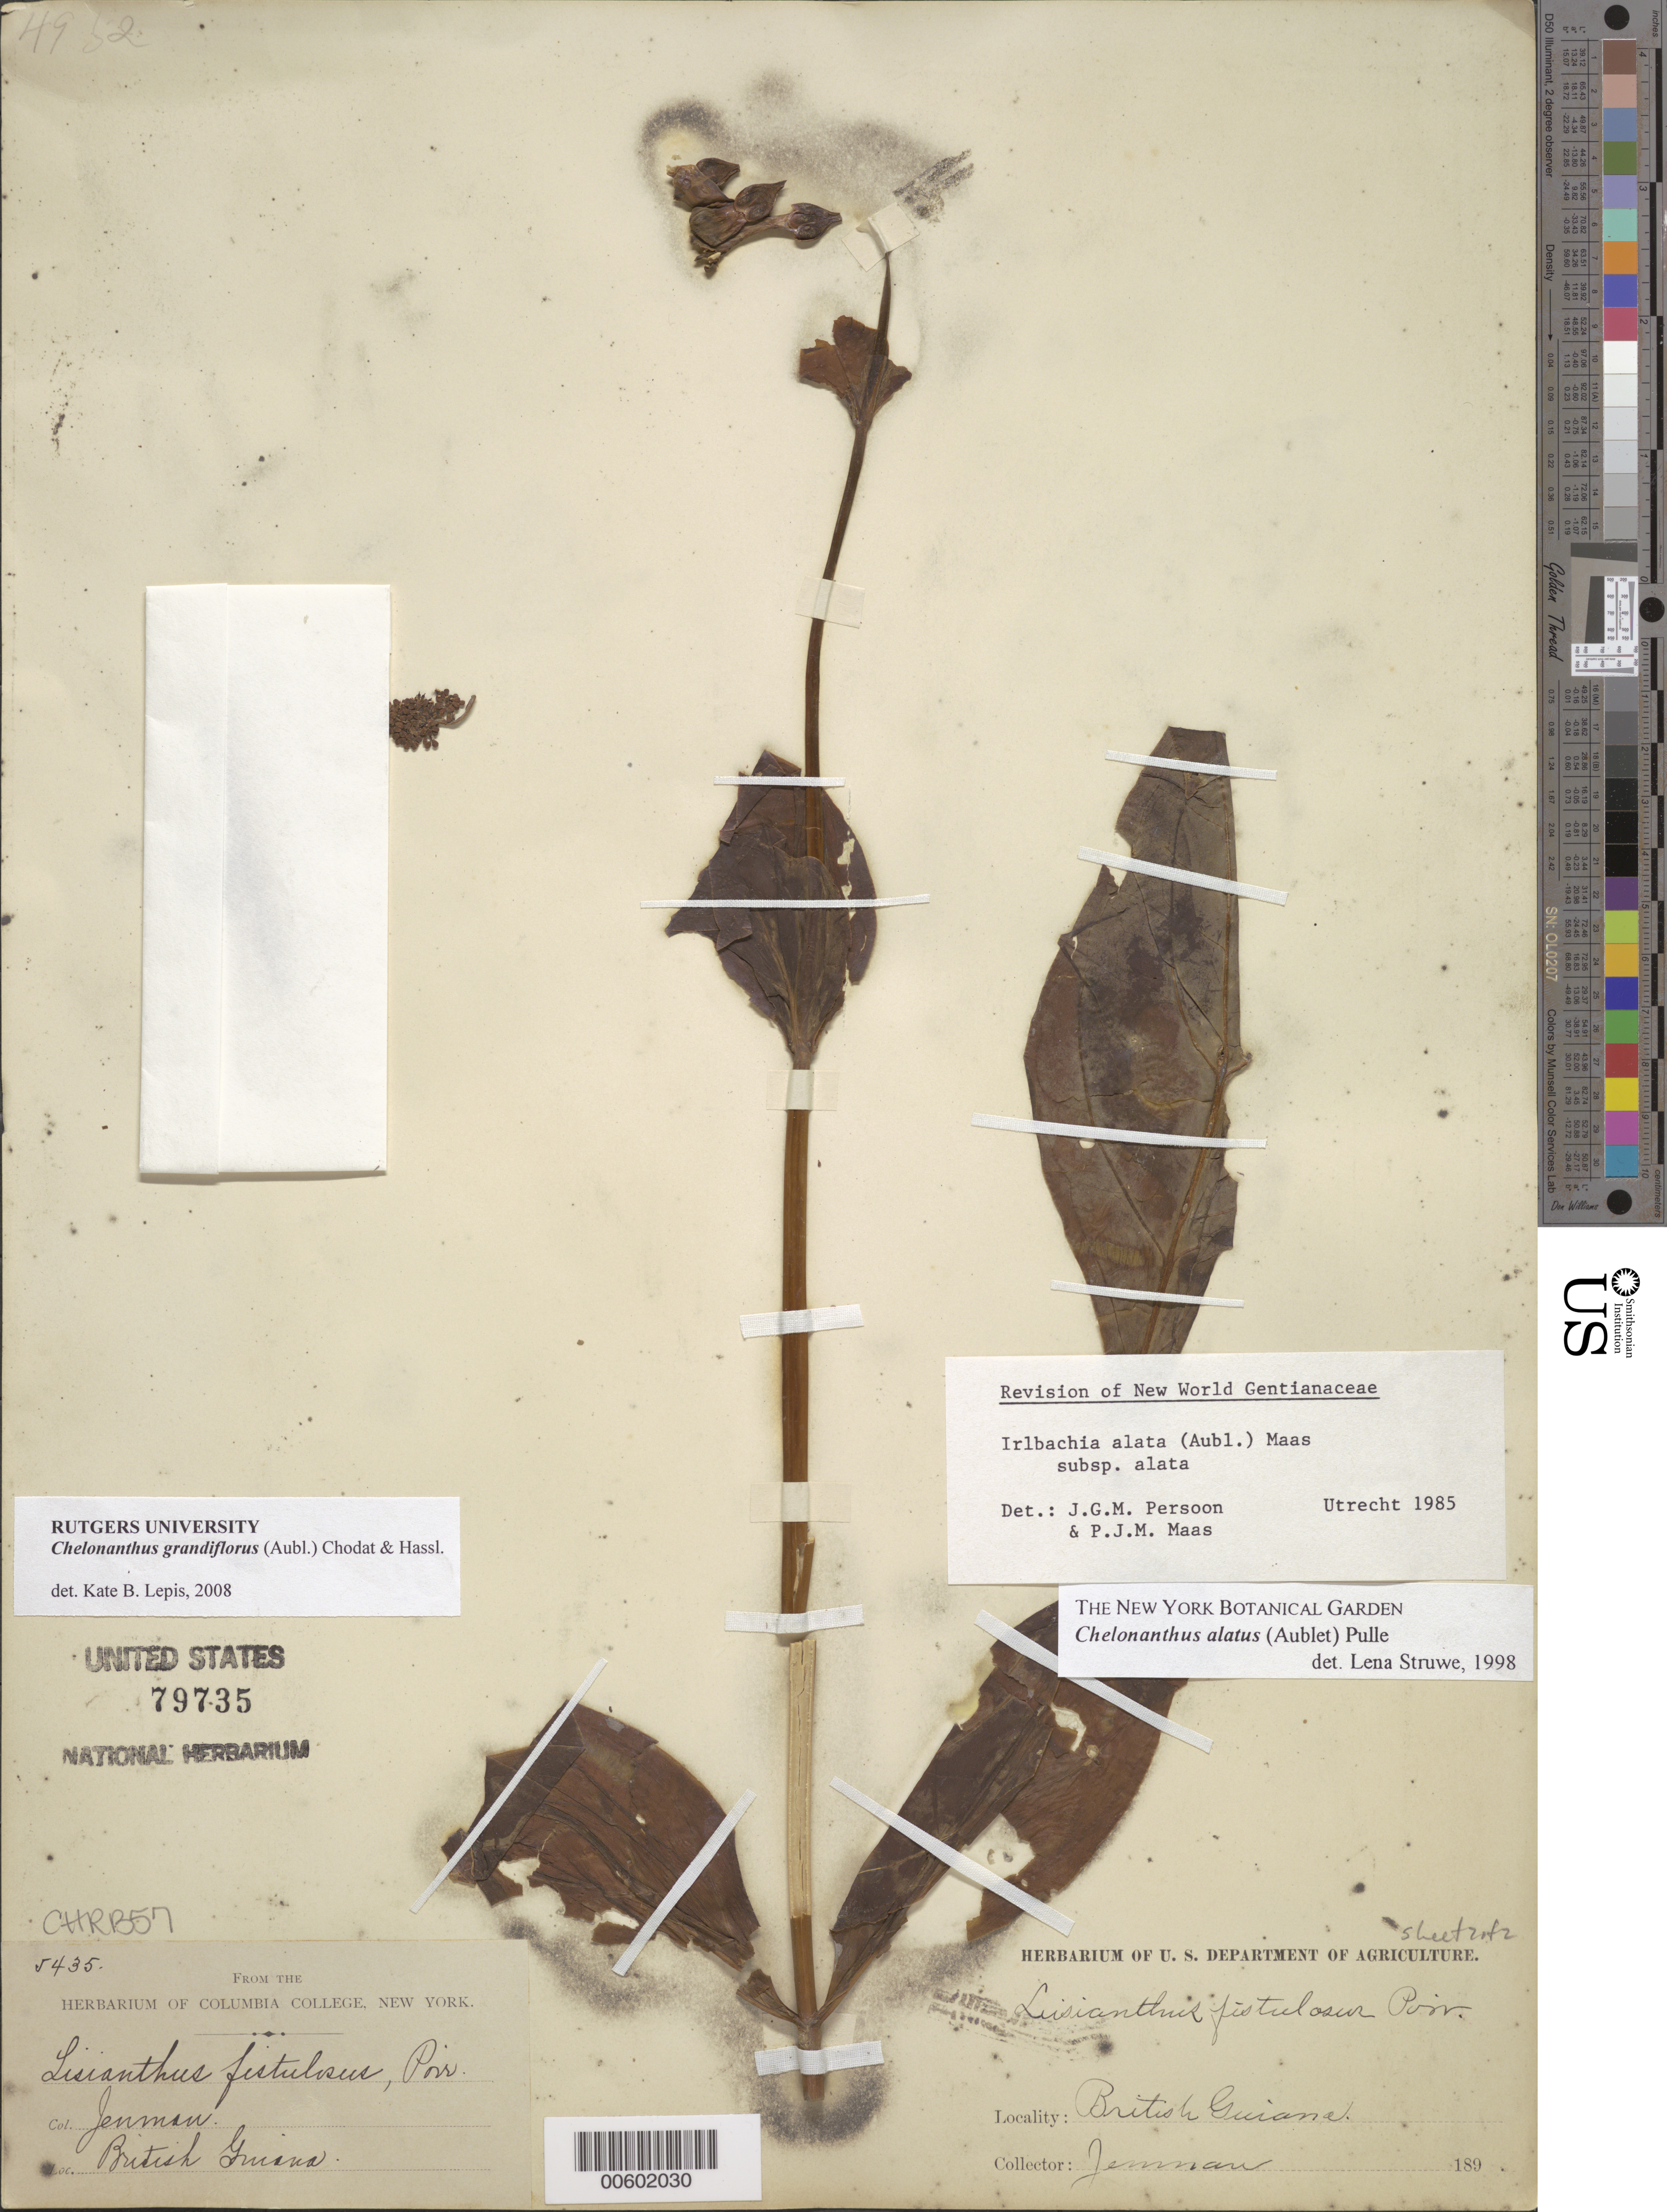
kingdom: Plantae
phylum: Tracheophyta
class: Magnoliopsida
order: Gentianales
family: Gentianaceae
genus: Chelonanthus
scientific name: Chelonanthus grandiflorus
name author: (Aubl.) Chodat & Hassl.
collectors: -. Jenman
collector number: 5435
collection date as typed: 189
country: Guyana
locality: British Guiana.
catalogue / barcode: US 79735